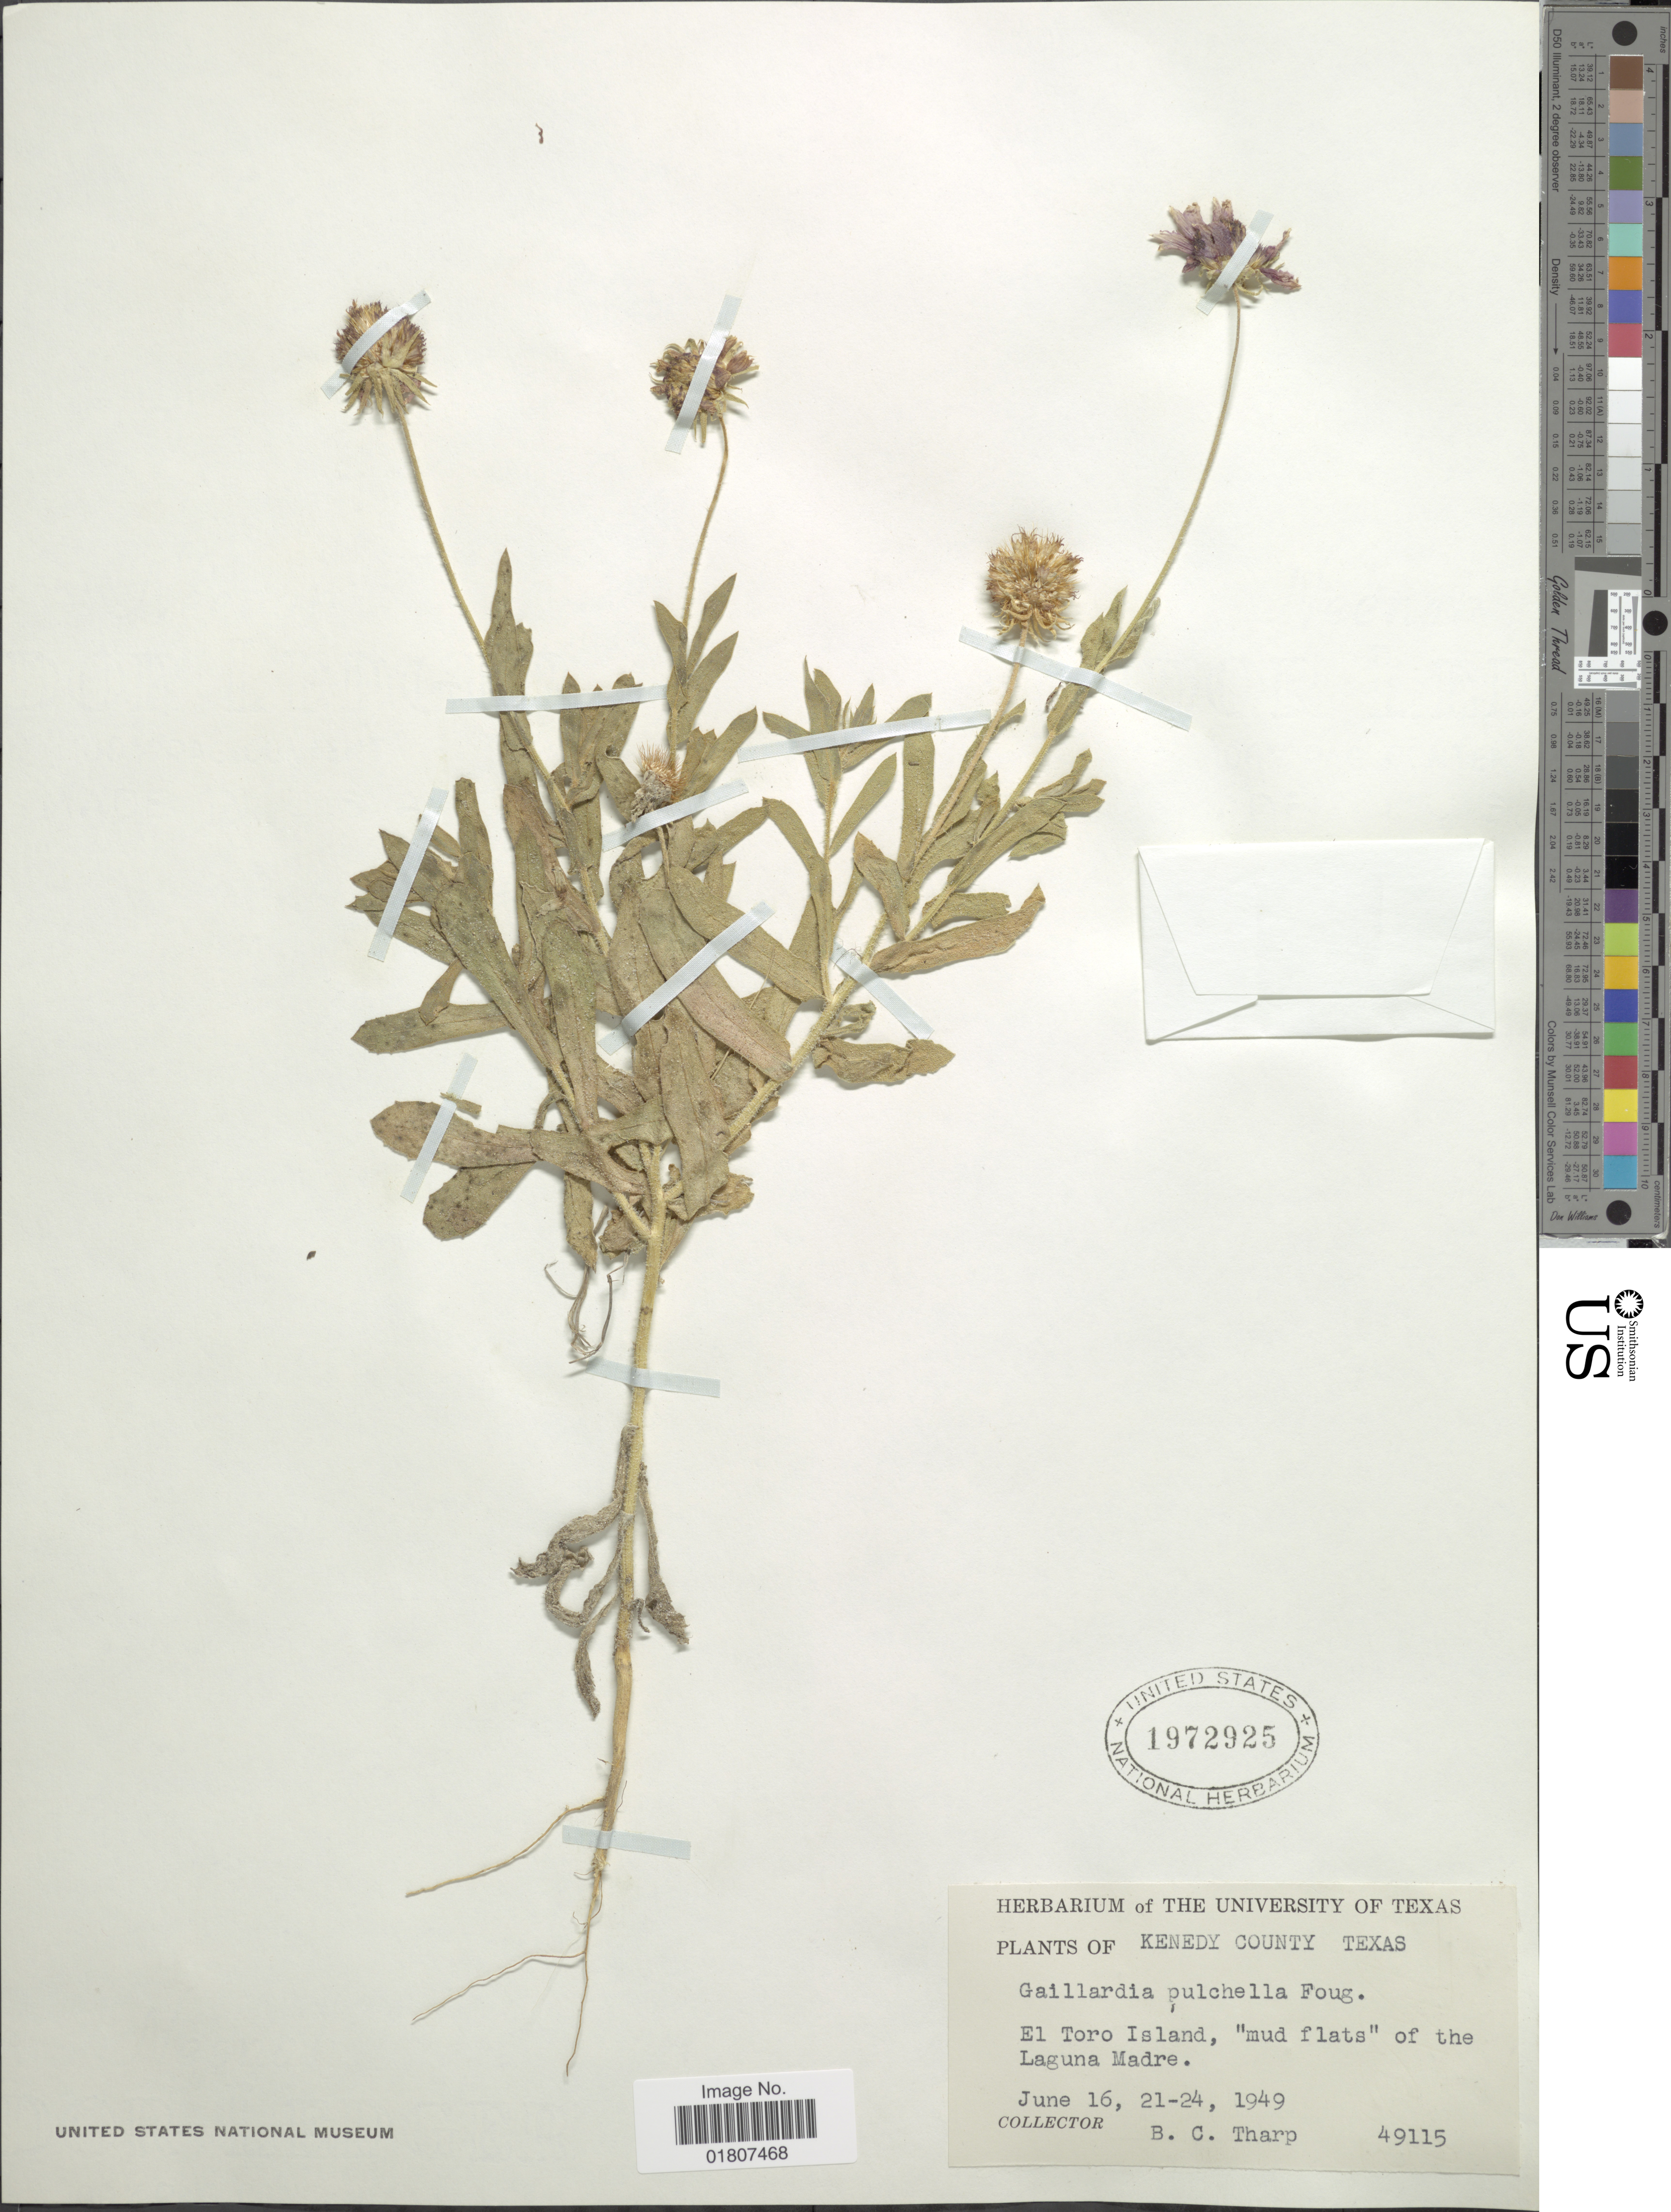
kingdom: Plantae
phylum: Tracheophyta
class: Magnoliopsida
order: Asterales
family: Asteraceae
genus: Gaillardia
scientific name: Gaillardia pulchella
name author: Foug.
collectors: B. C. Tharp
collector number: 49115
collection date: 1949-06-16/1949-06-24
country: United States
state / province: Texas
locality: Kenedy County. El Toro Island, "mud flats" of the Laguna Madre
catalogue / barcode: US 1972925